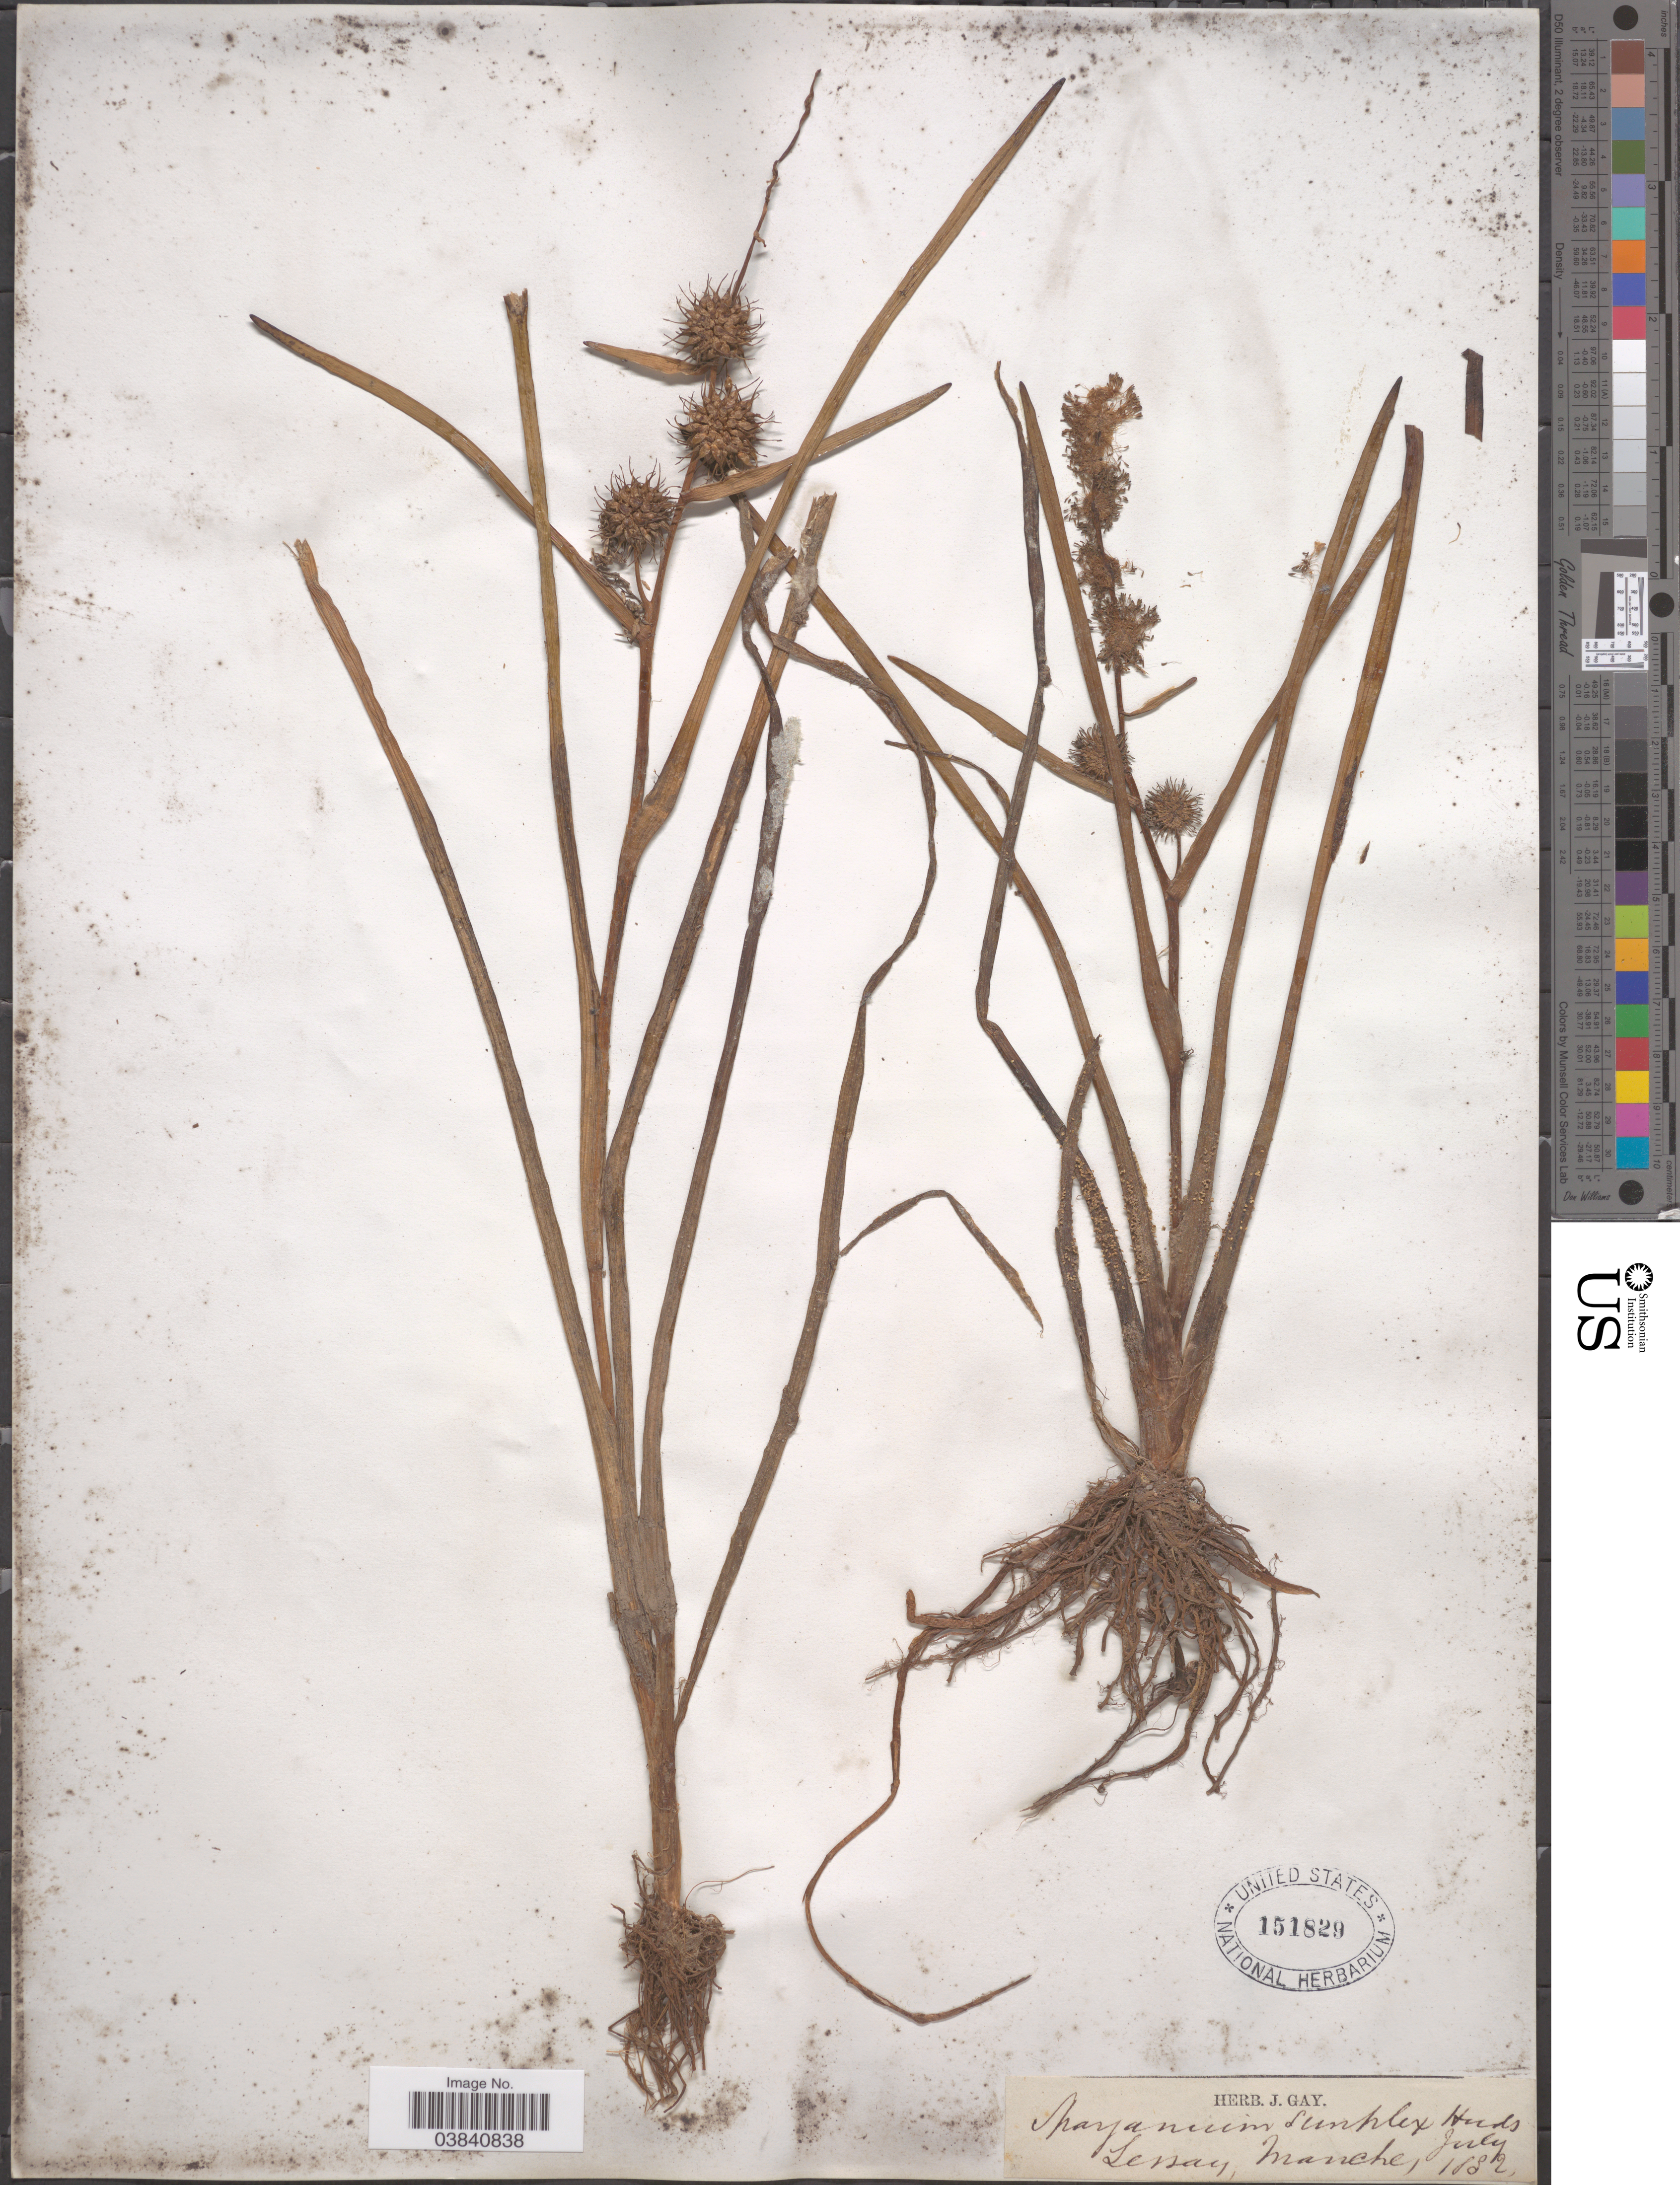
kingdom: Plantae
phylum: Tracheophyta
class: Liliopsida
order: Poales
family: Typhaceae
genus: Sparganium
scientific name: Sparganium simplex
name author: Huds.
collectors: ex herb. J. Gay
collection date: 1882-07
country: France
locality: Lenay, Manche.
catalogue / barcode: US 151829